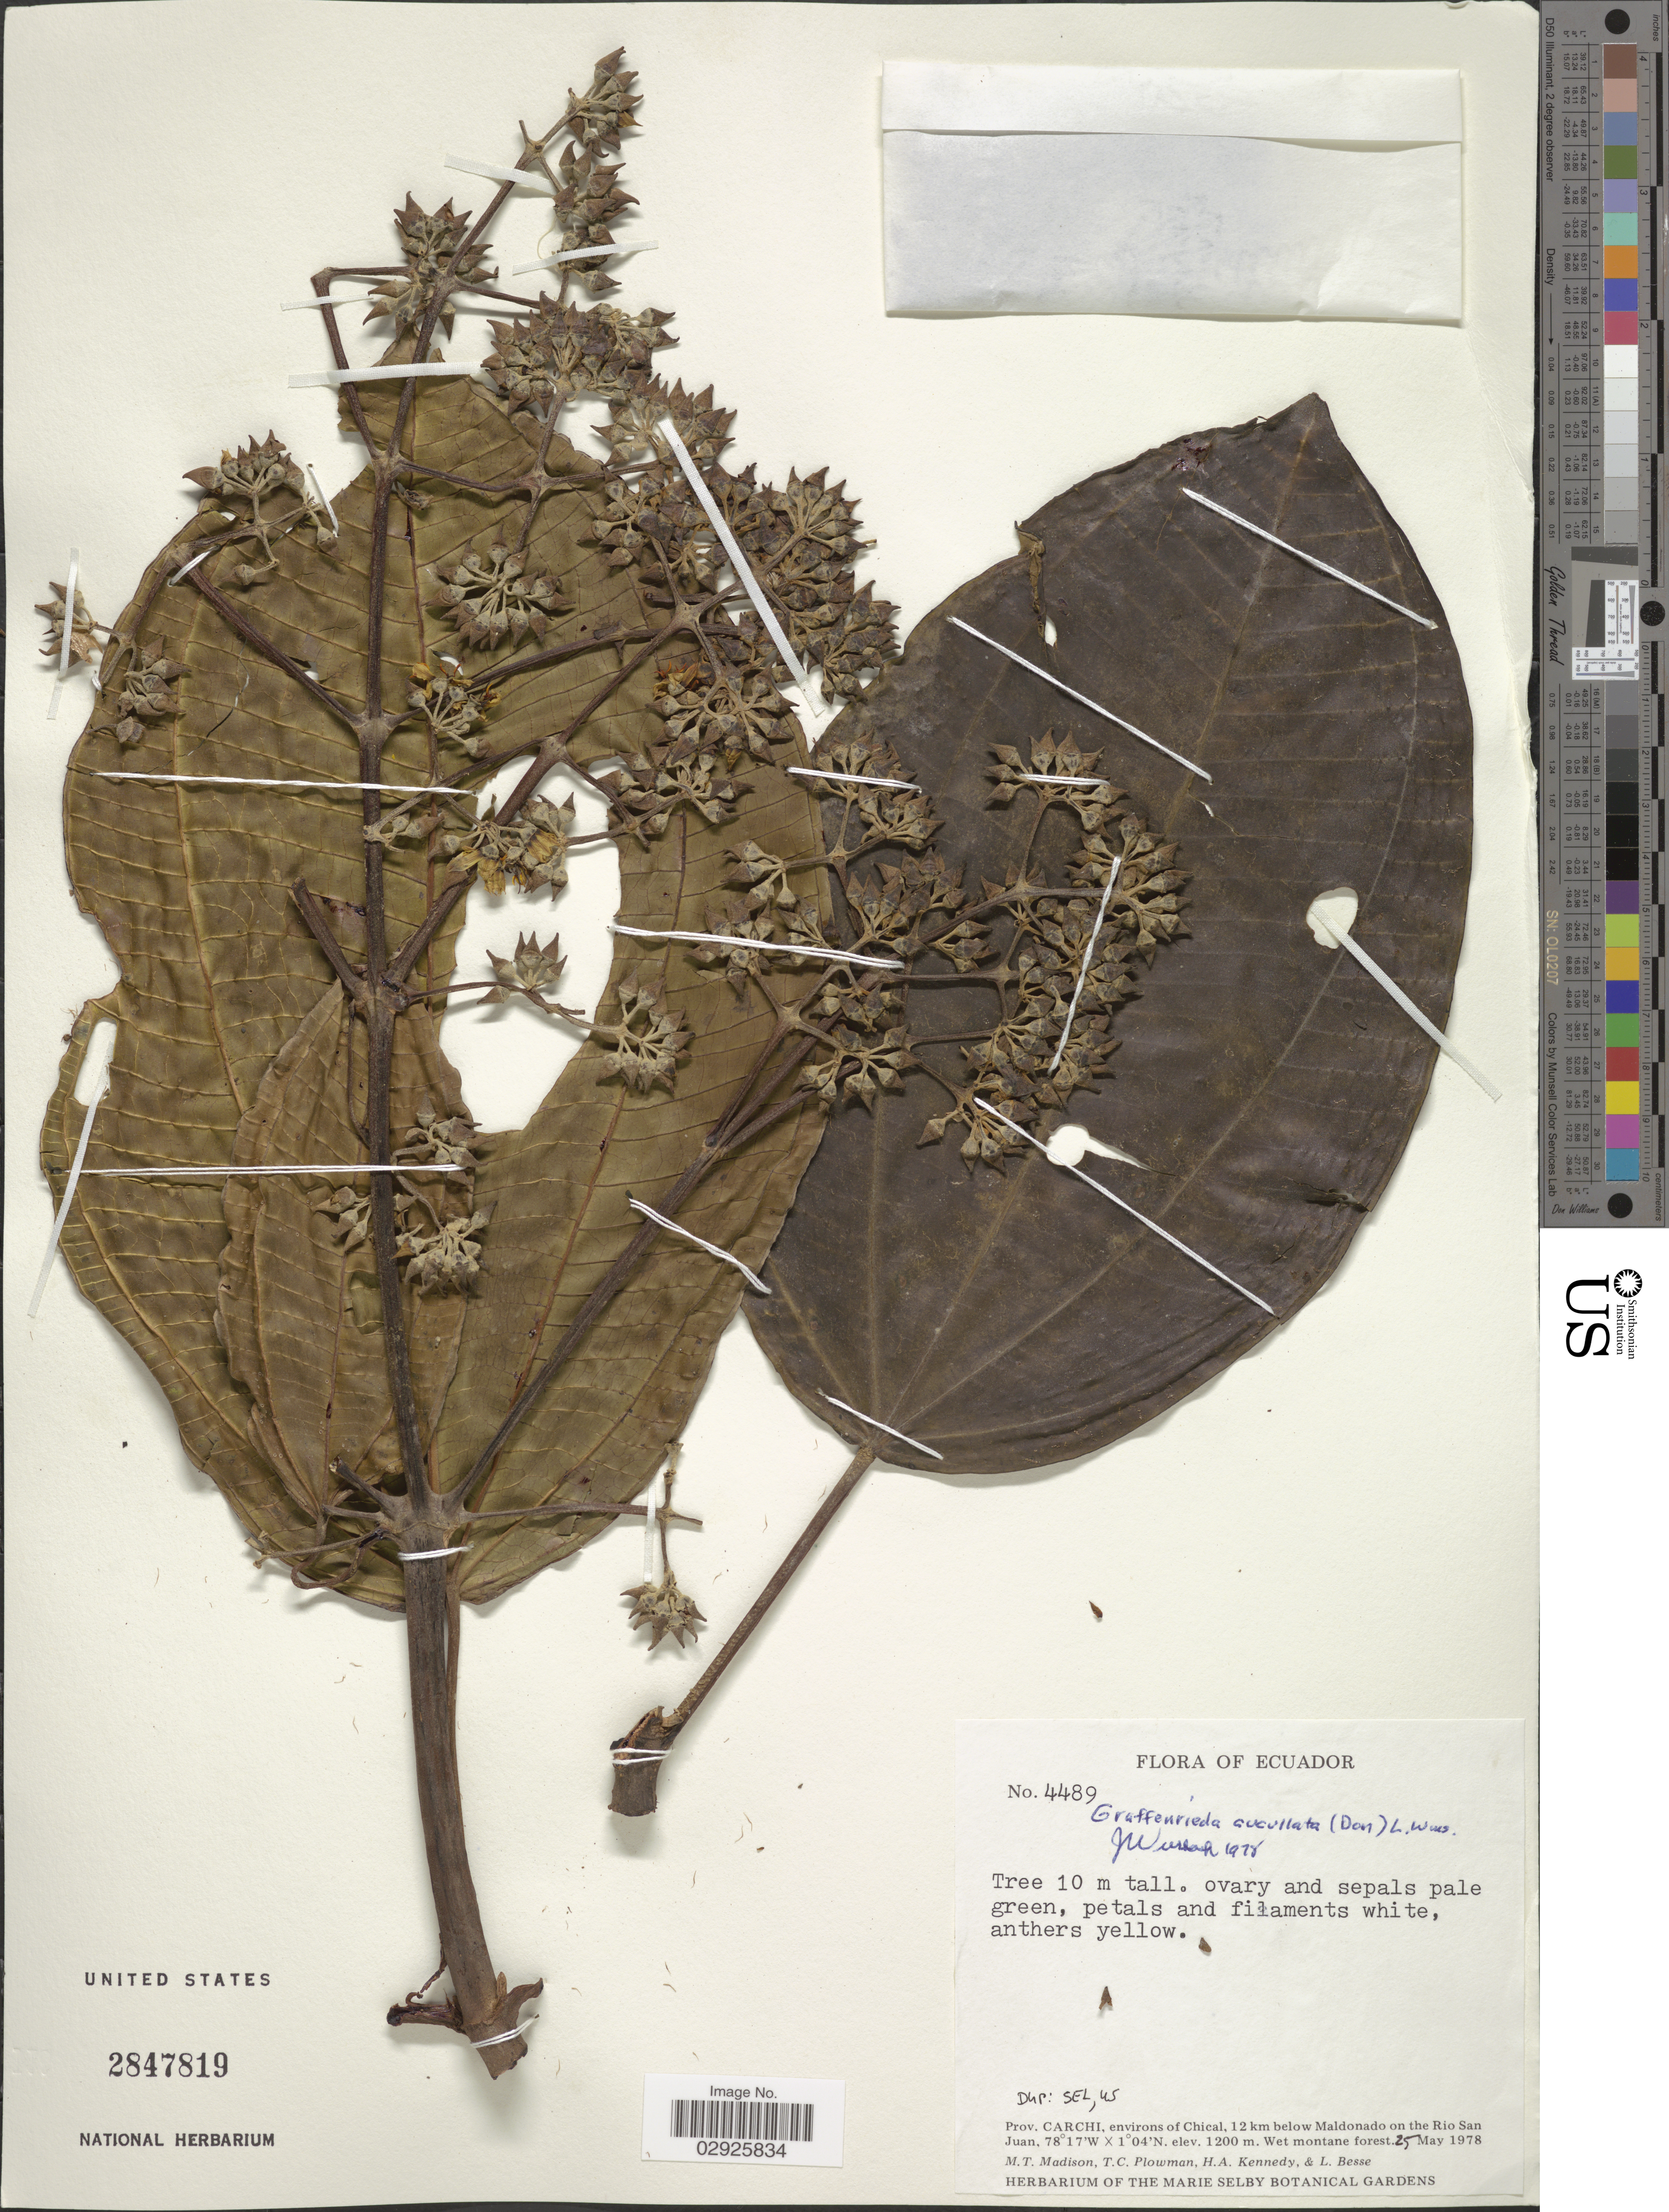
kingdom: Plantae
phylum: Tracheophyta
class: Magnoliopsida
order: Myrtales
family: Melastomataceae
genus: Graffenrieda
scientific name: Graffenrieda cucullata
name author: (Triana) L.O. Williams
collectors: M. T. Madison, T. Plowman, H. Kennedy & L. Besse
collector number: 4489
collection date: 1978-05-25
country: Ecuador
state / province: Carchi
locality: Environs of Chical, 12 km below Maldonado on the Rio San Juan.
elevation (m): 1200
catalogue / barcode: US 2847819